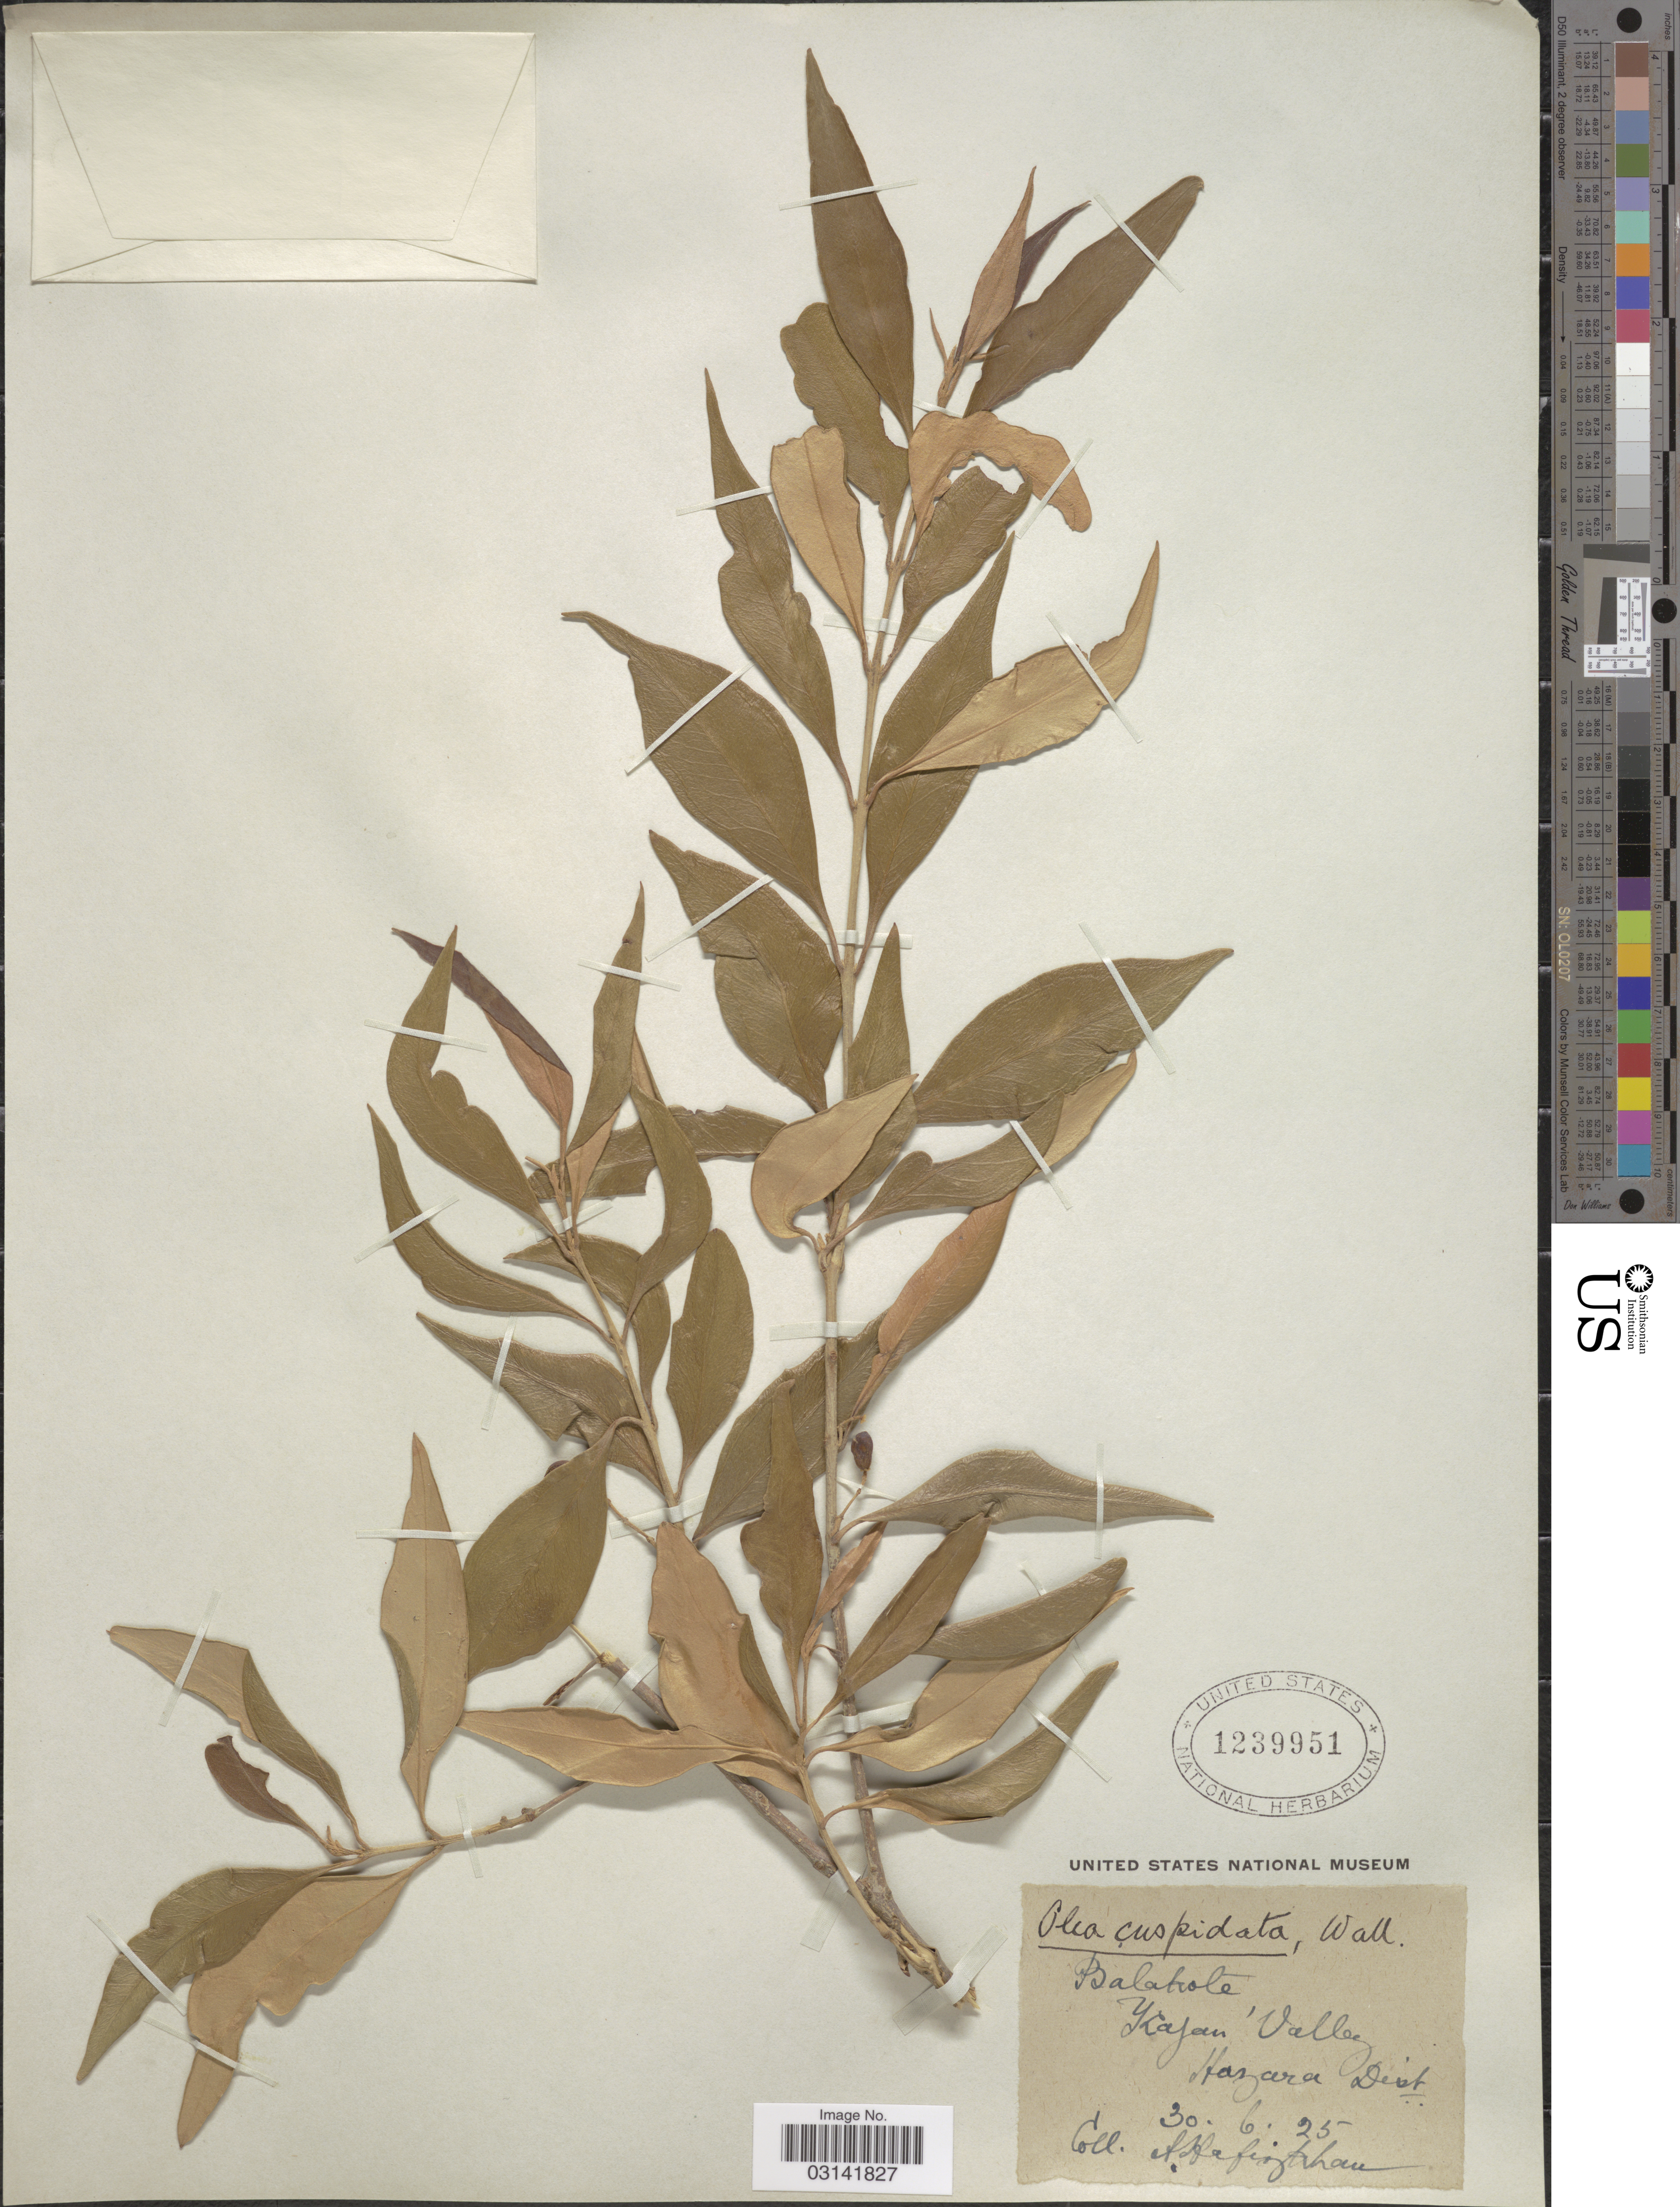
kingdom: Plantae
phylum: Tracheophyta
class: Magnoliopsida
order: Lamiales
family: Oleaceae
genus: Olea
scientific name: Olea europaea subsp. cuspidata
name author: (Wall. & G. Don) Cif.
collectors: A. Hafiz-Khan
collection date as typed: Transcribed d/m/y: 30/6/25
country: Pakistan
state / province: Khyber Pakhtunkhwa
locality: Balakote, Kagan Valley, Hazara Dist.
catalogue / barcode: US 1239951